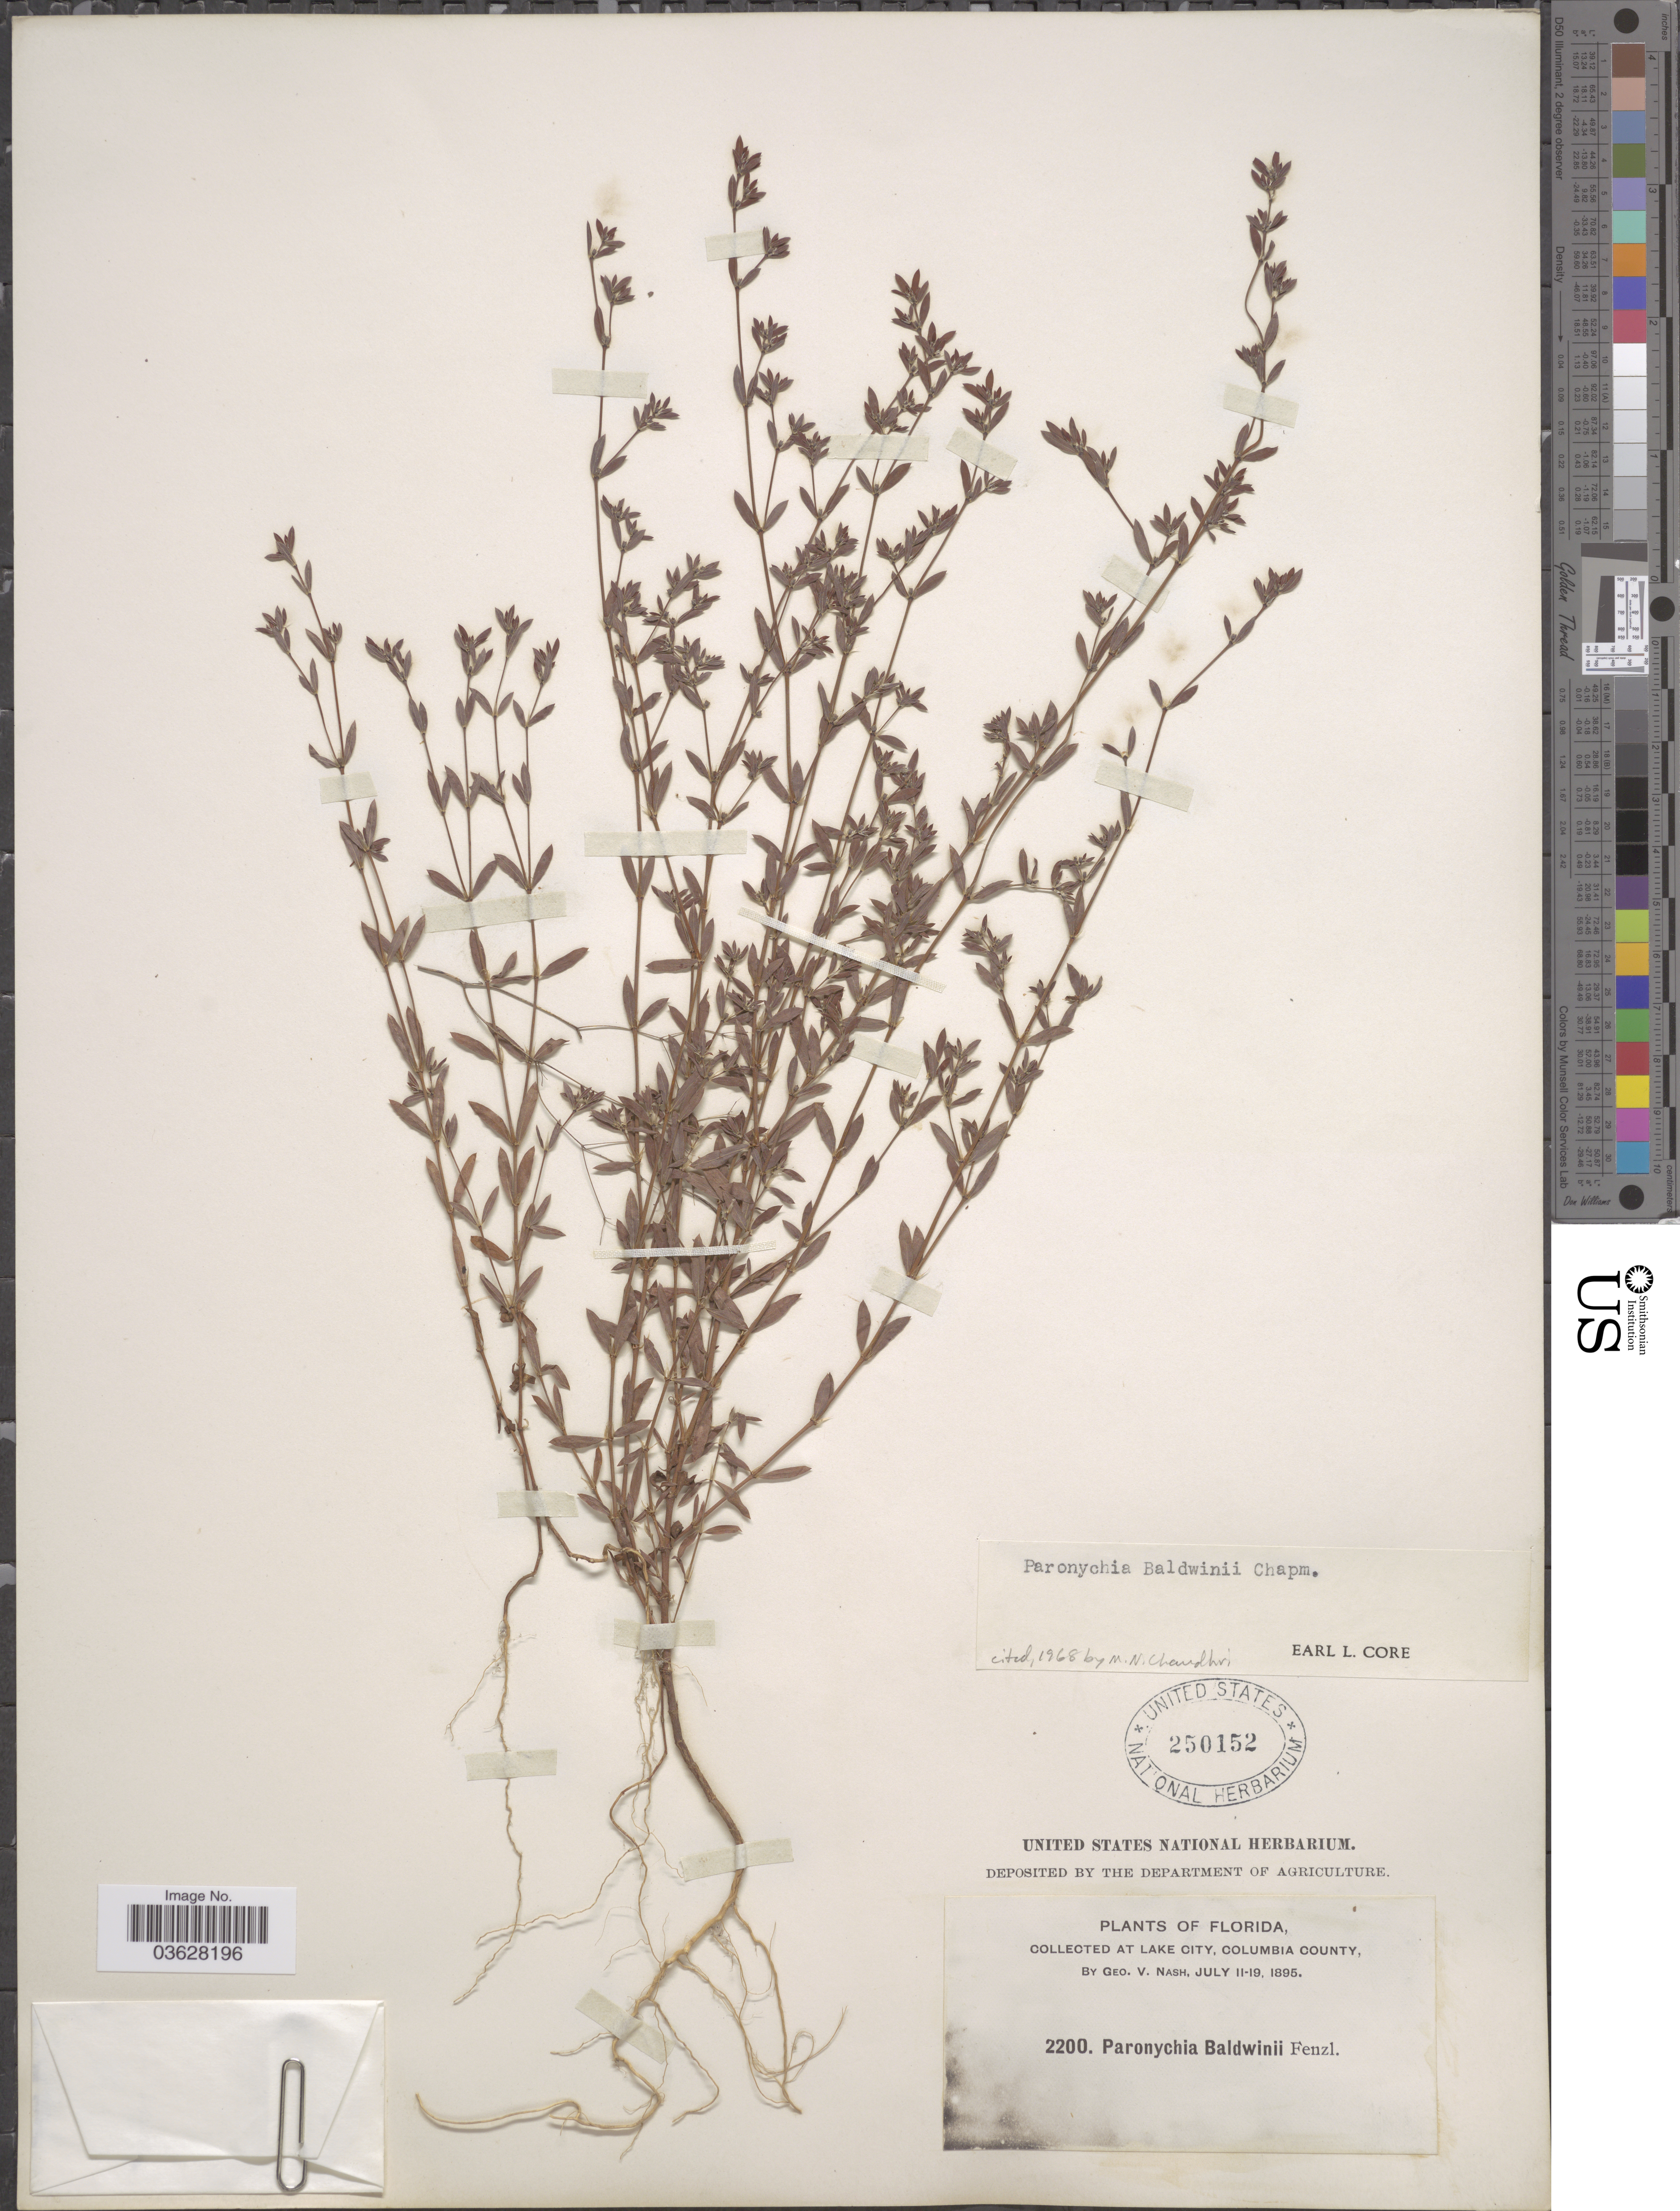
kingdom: Plantae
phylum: Tracheophyta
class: Magnoliopsida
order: Caryophyllales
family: Caryophyllaceae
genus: Paronychia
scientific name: Paronychia baldwinii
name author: (A. Gray & Torr.) Fenzl ex Walp.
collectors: G. V. Nash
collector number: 2200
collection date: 1895-07-11/1895-07-19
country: United States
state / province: Florida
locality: At Lake City, Columbia County.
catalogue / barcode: US 250152